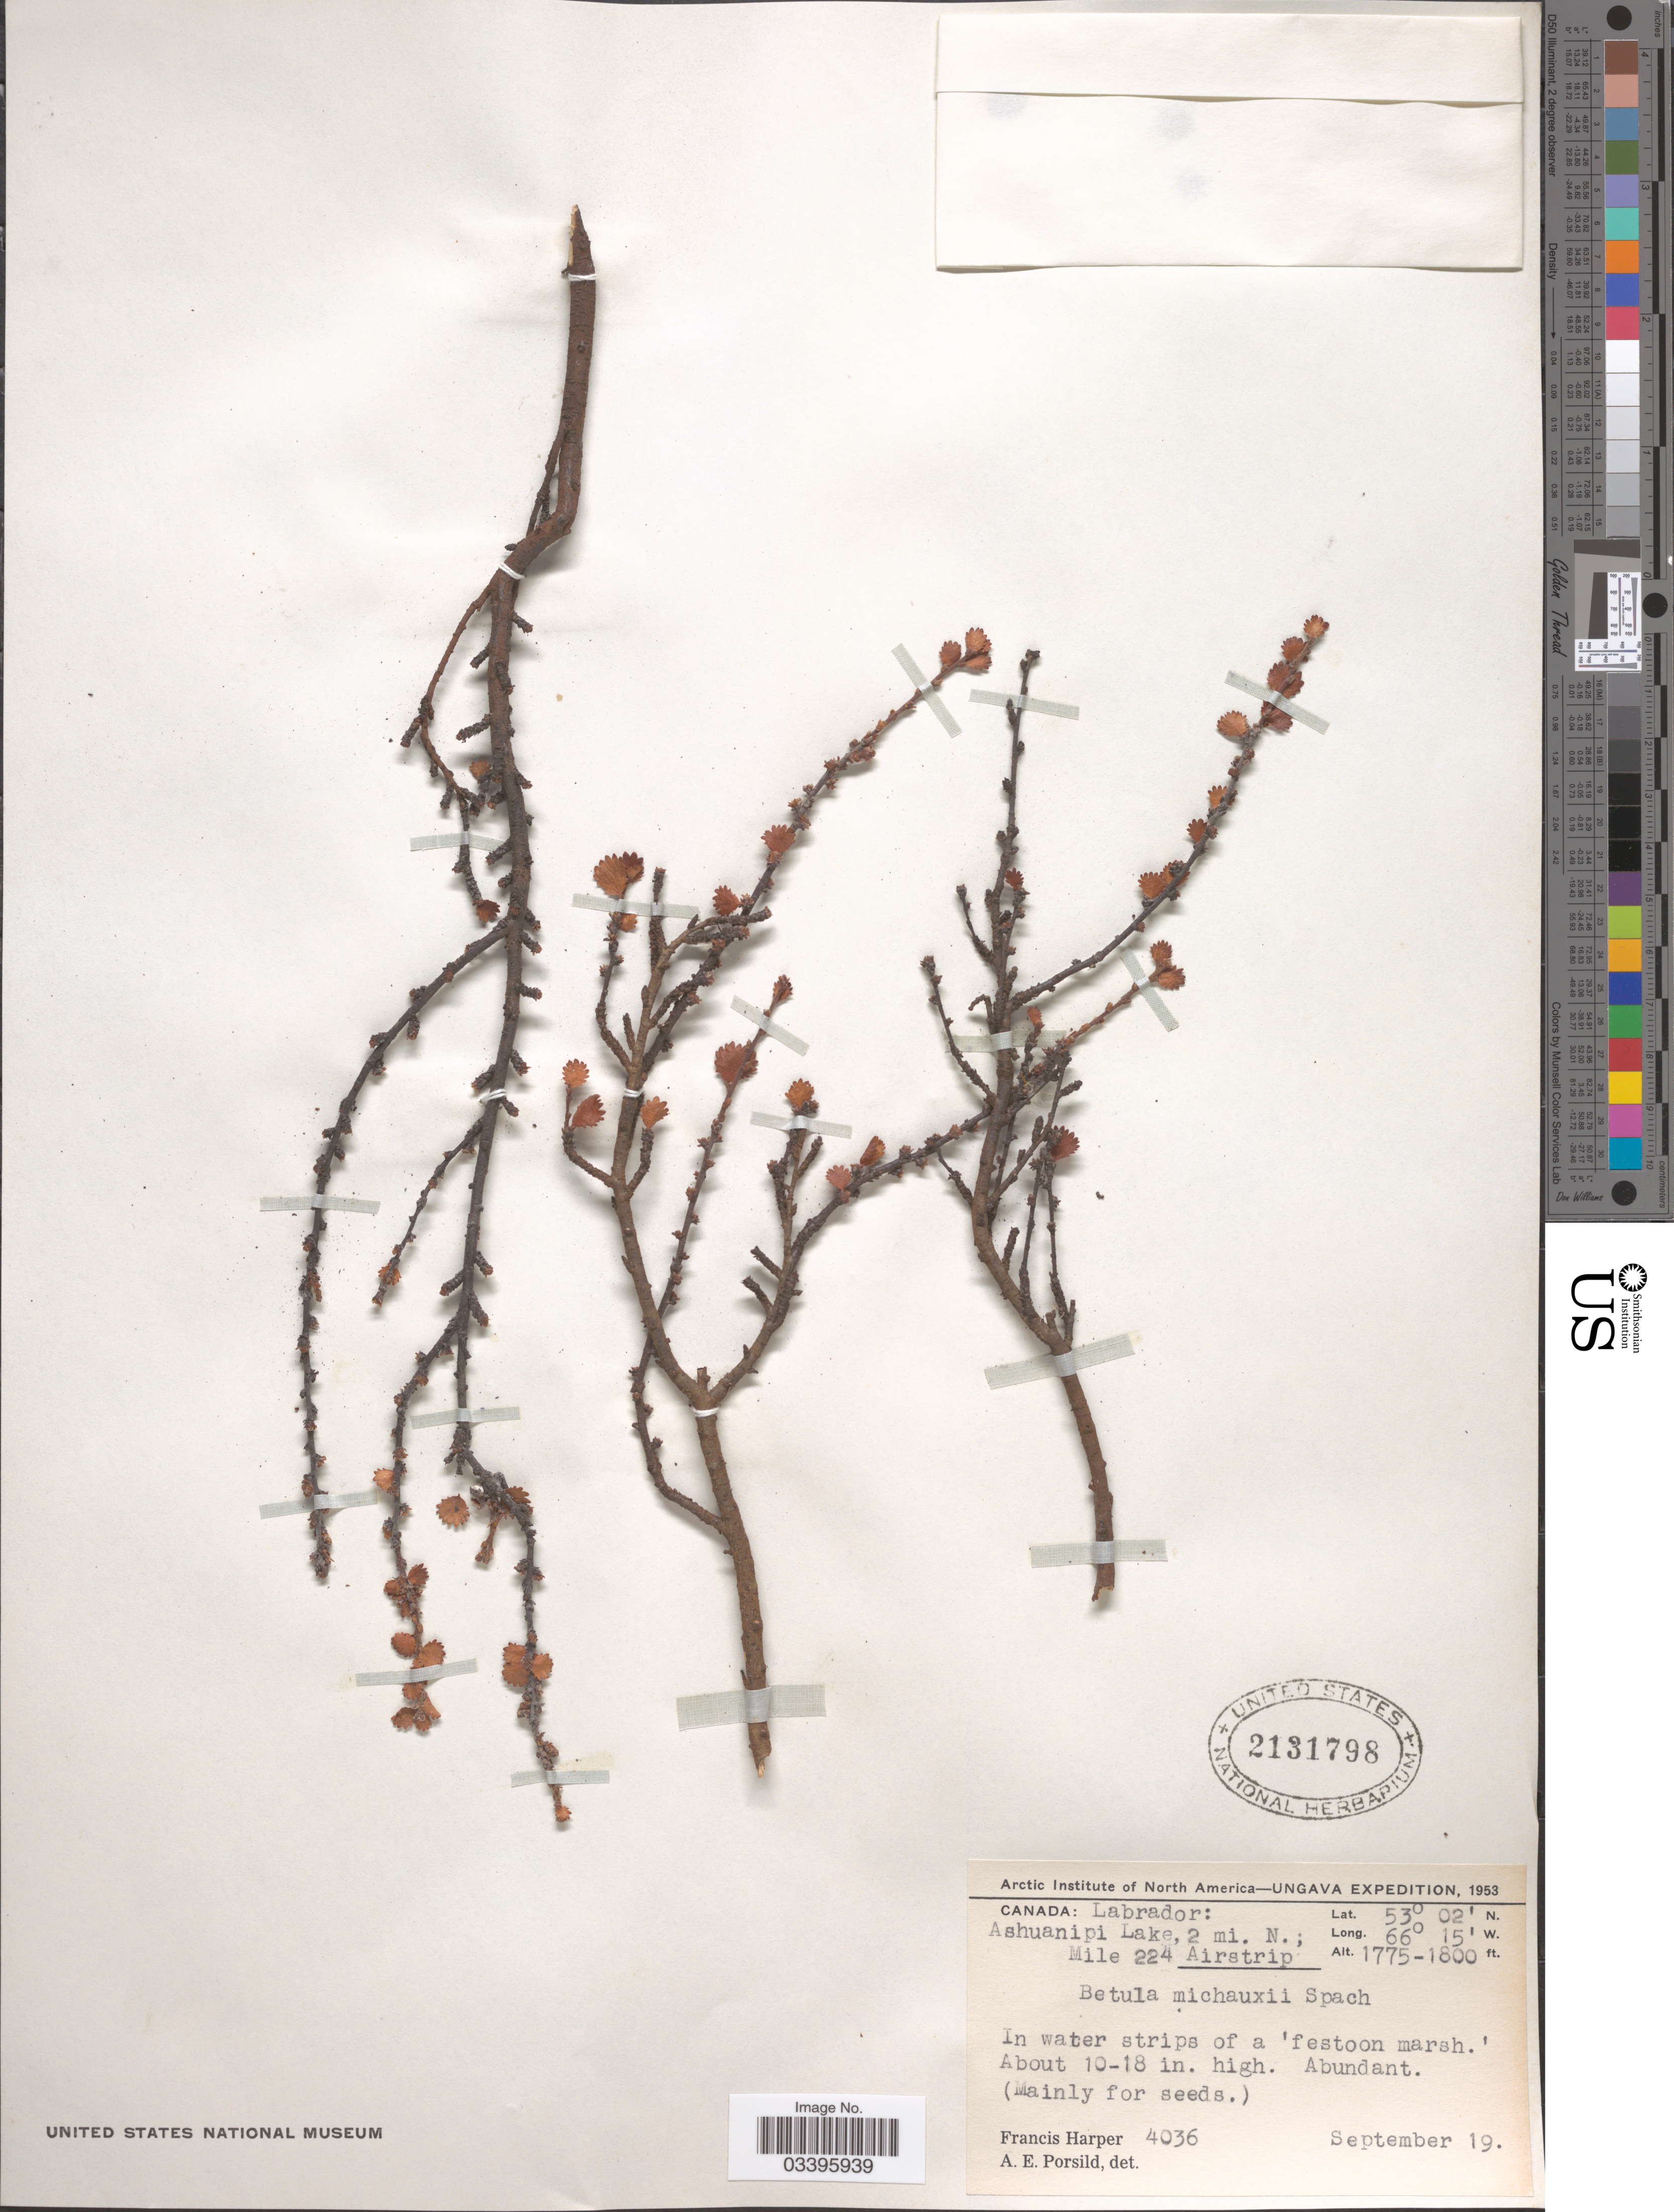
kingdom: Plantae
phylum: Tracheophyta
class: Magnoliopsida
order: Fagales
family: Betulaceae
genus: Betula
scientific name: Betula michauxii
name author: Spach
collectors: F. Harper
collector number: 4036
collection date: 1953-09-19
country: Canada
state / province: Newfoundland and Labrador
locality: Ungava. [unsure placement] Labrador: Ashuanipi Lake, 2 mi. N.; Mile 224 Airstrip.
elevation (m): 541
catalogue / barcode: US 2131798